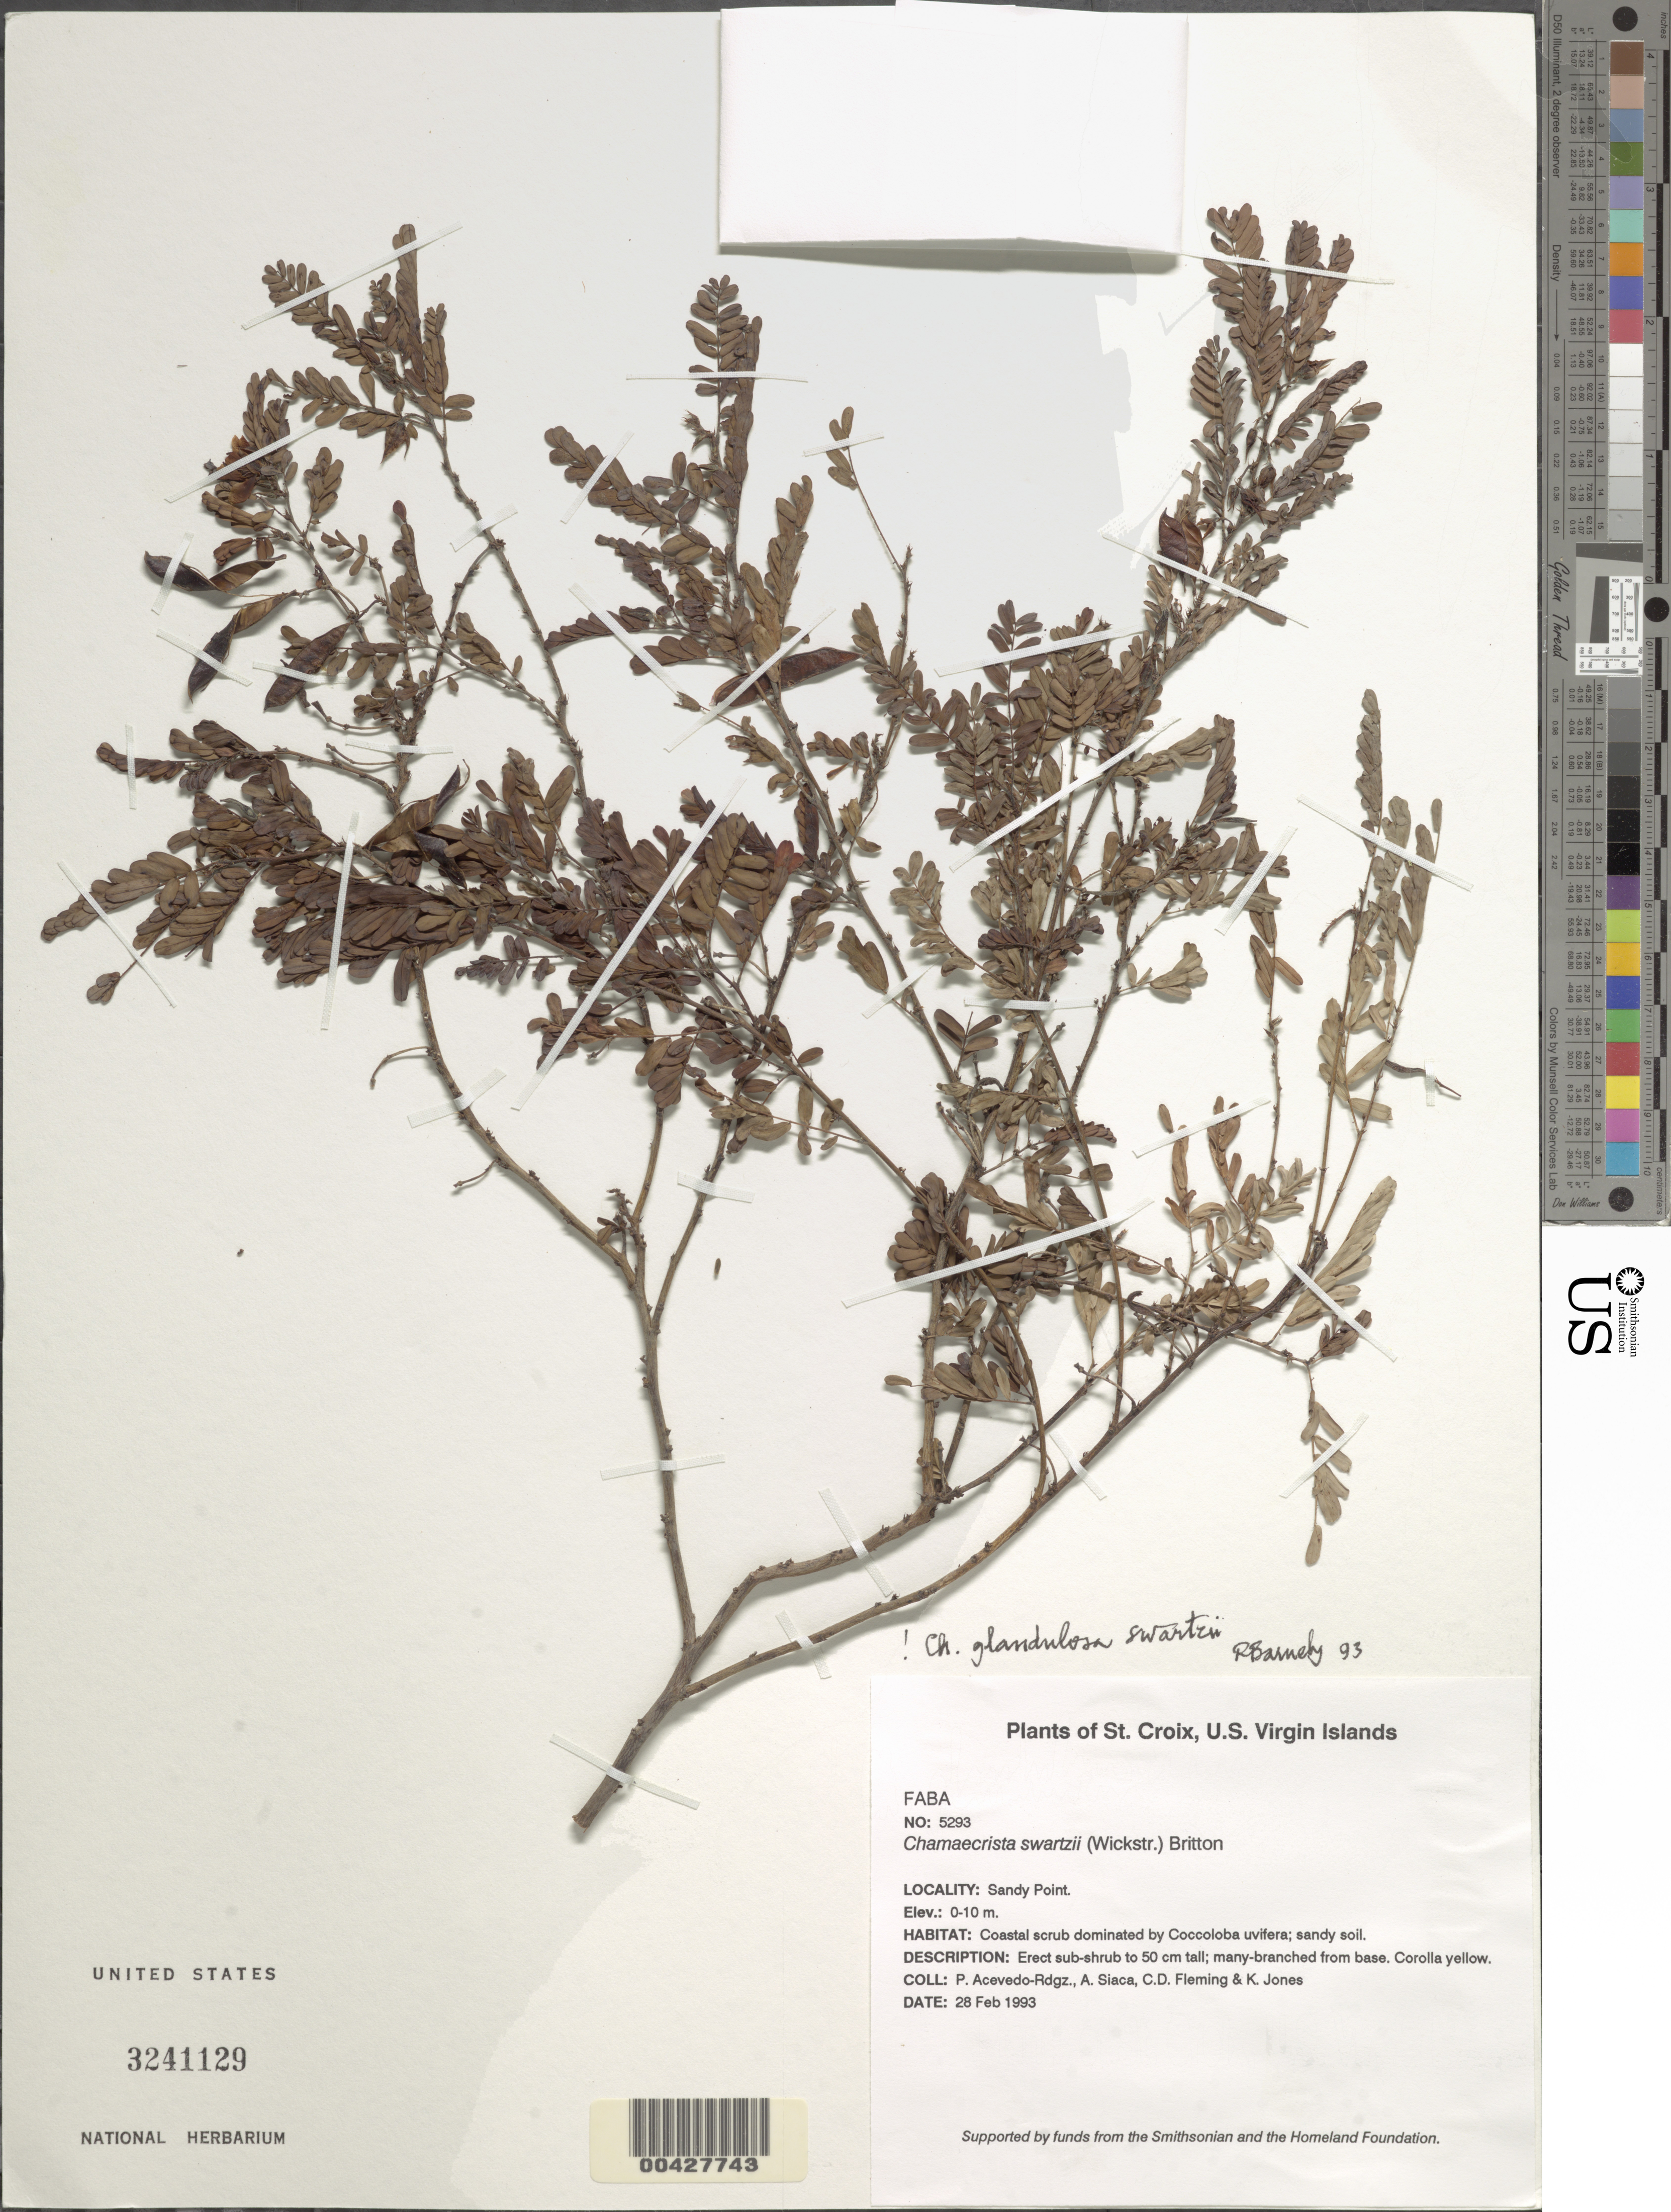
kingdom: Plantae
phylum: Tracheophyta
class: Magnoliopsida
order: Fabales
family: Fabaceae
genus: Chamaecrista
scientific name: Chamaecrista glandulosa var. swartzii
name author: (Wikstr.) H.S. Irwin & Barneby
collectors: P. Acevedo-Rodr., A. Siaca, C. Fleming & K. Jones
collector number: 5293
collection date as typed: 28 Feb 1993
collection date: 1993-02-28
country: U.S. Virgin Islands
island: St. Croix Island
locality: Sandy point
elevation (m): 10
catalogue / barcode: US 3241129